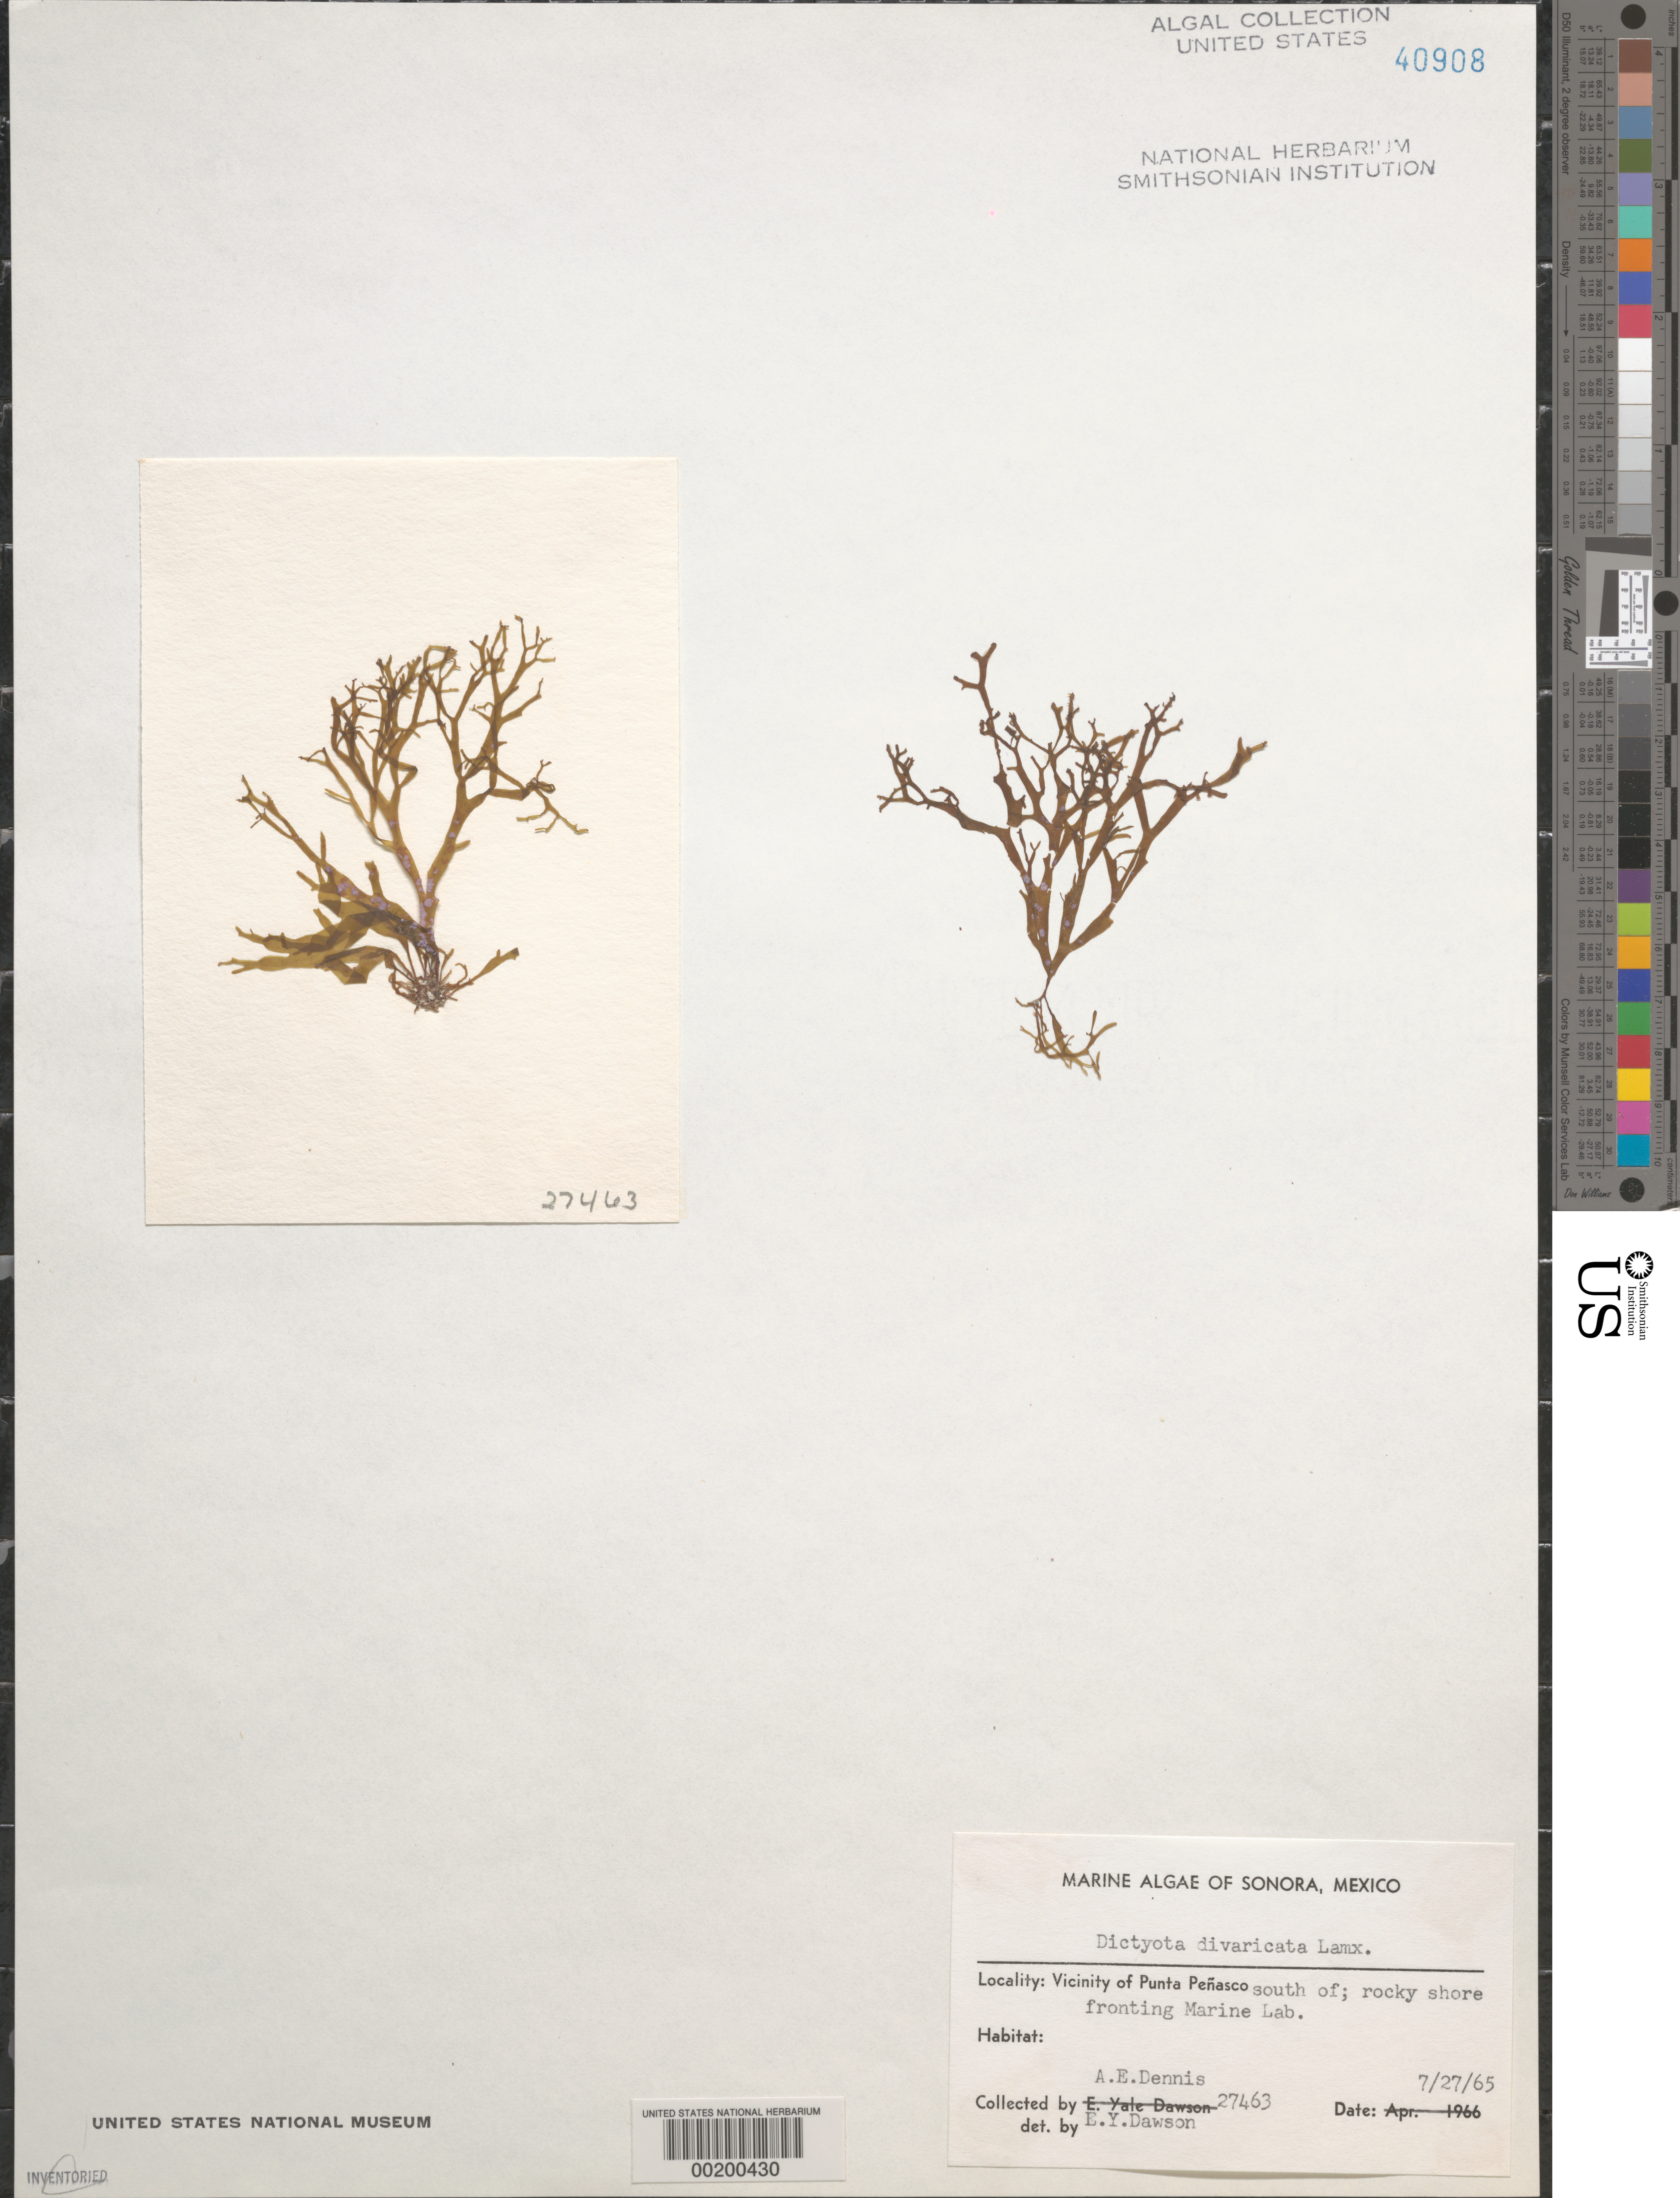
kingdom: Chromista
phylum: Ochrophyta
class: Phaeophyceae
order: Dictyotales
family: Dictyotaceae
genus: Dictyota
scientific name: Dictyota divaricata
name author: J.V.Lamouroux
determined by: Dawson, E. Y.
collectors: A. Dennis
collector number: EYD 27463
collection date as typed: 27 Jul 1965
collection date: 1965-07-27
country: Mexico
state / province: Sonora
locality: Marine laboratory shore, Punta Penasco area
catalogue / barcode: US 40908